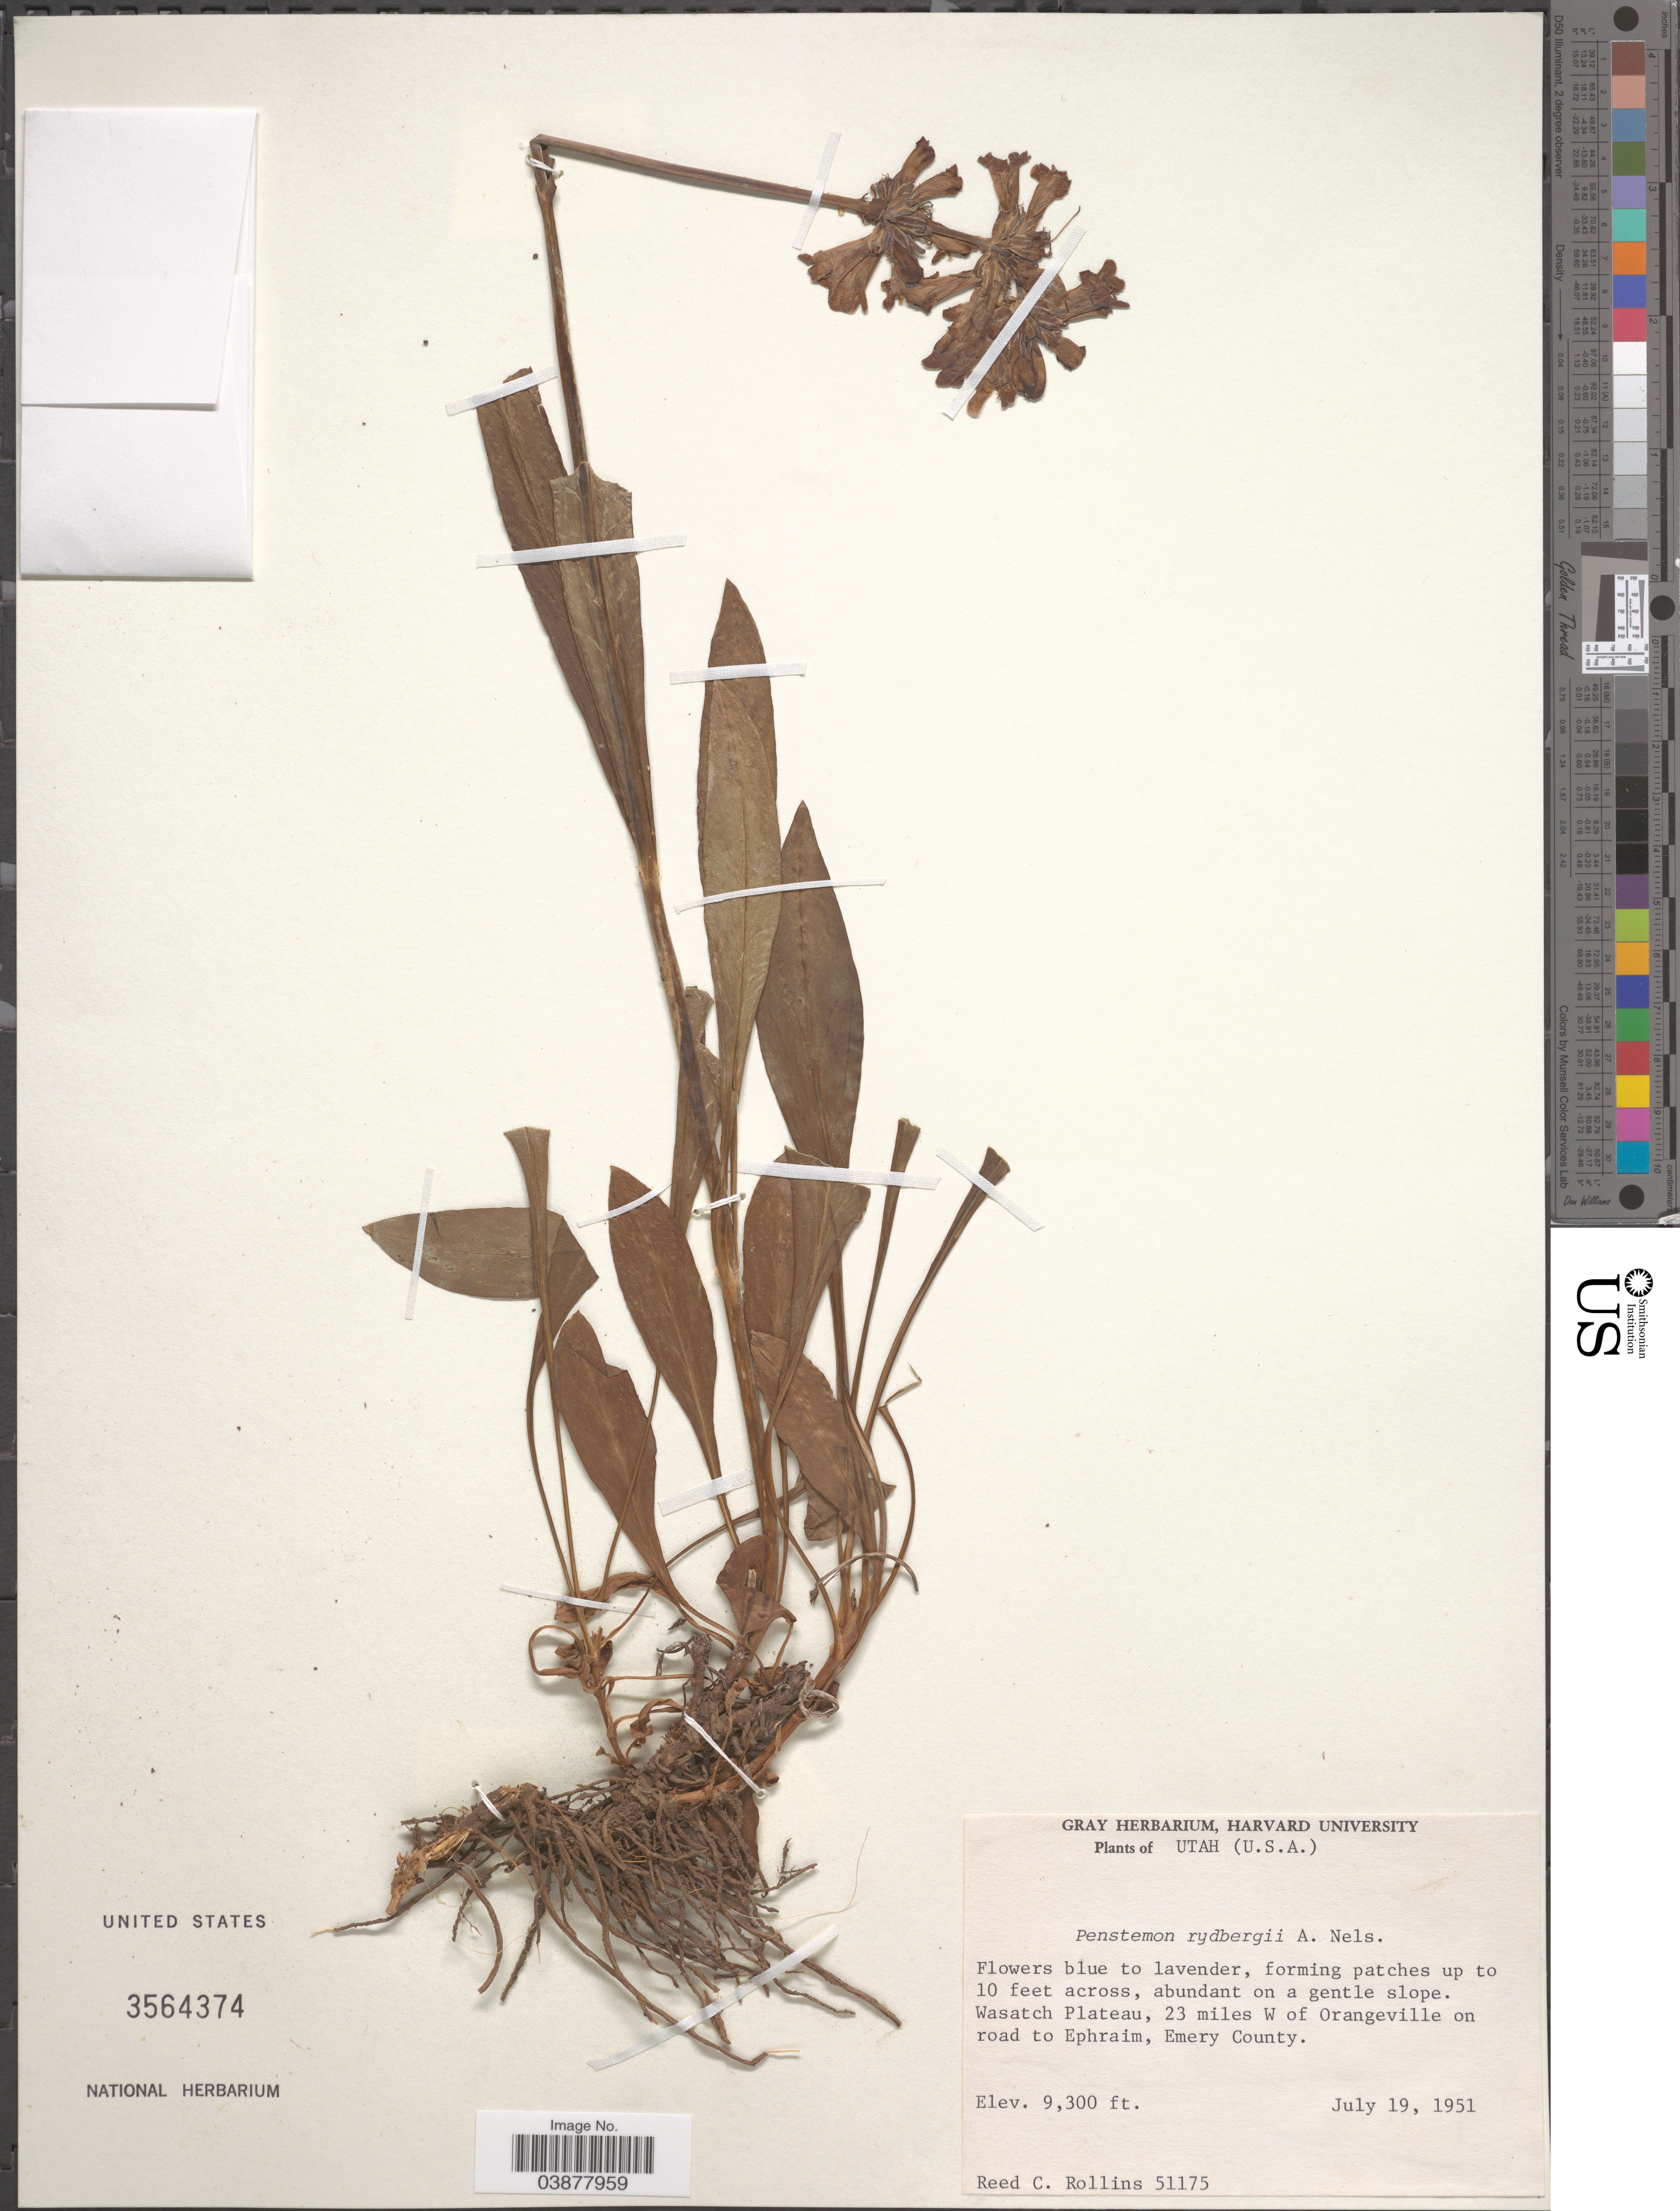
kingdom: Plantae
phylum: Tracheophyta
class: Magnoliopsida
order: Lamiales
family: Plantaginaceae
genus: Penstemon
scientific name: Penstemon rydbergii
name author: A. Nelson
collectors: R. C. Rollins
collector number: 51175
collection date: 1951-07-19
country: United States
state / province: Utah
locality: Wasatch Plateau, 23 miles W of Orangeville on road to Ephraim, Emery County.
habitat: abundant on a gentle slope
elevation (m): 2835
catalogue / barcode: US 3564374